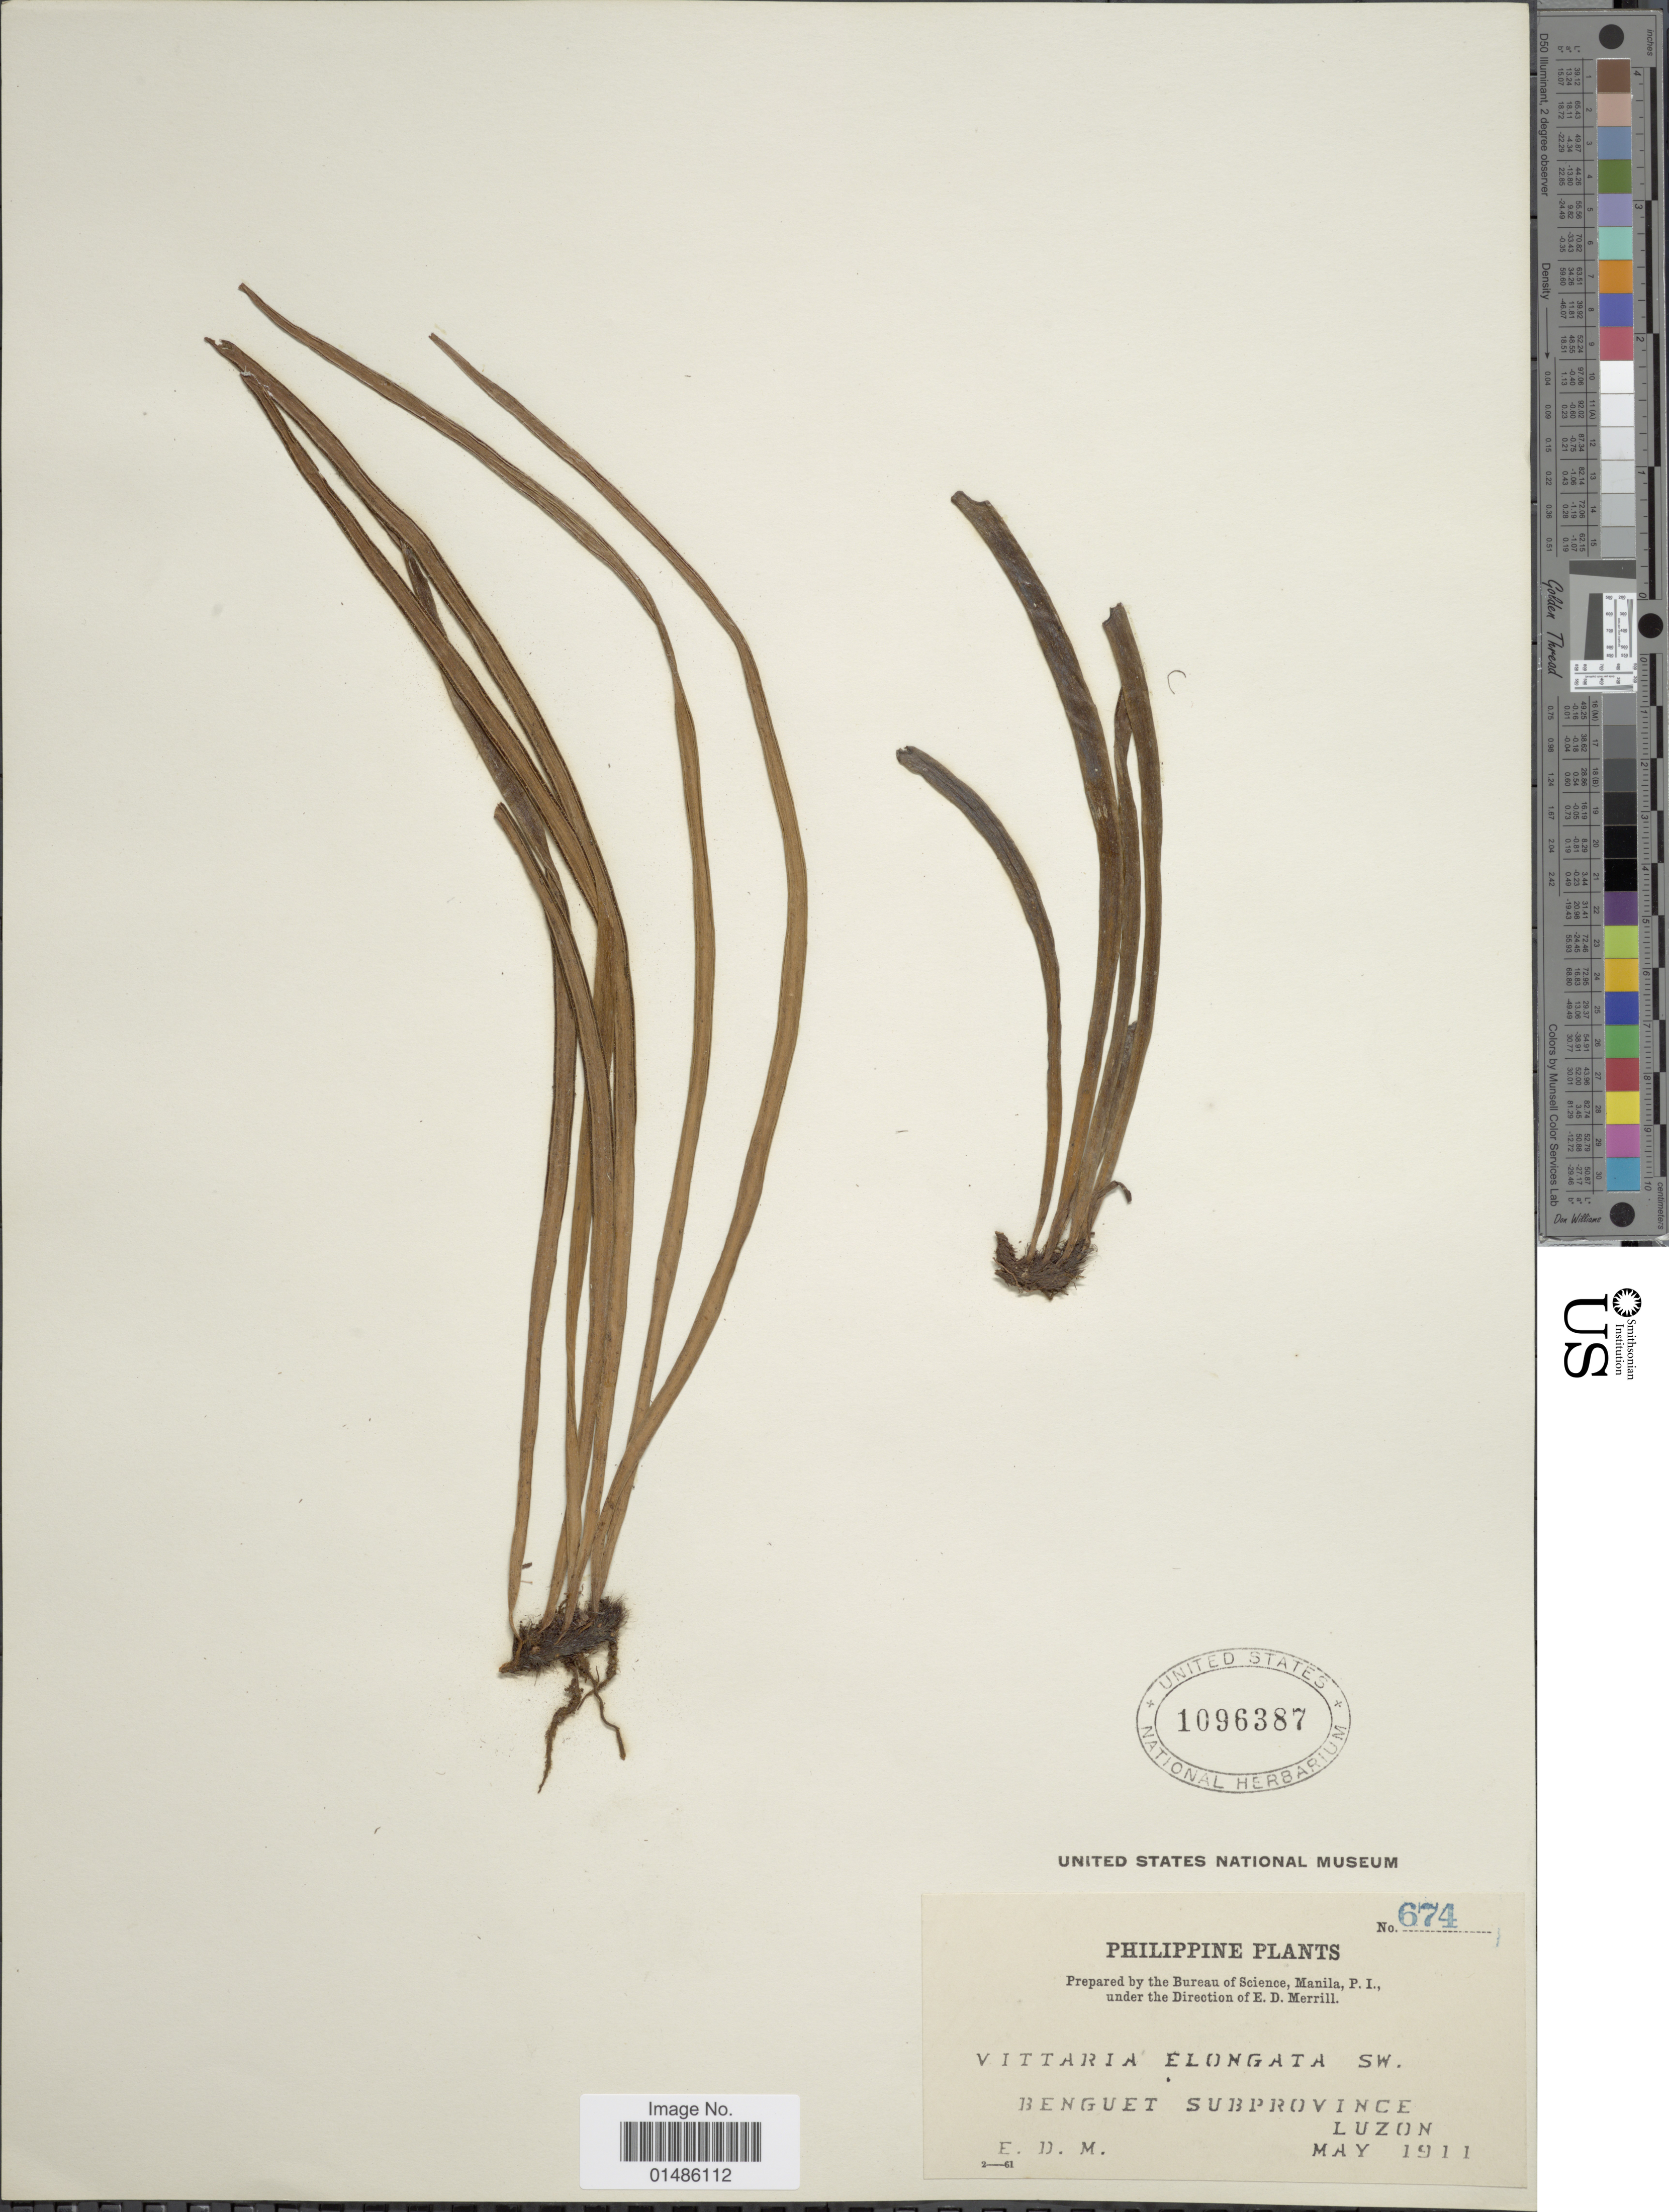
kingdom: Plantae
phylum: Tracheophyta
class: Polypodiopsida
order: Polypodiales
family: Pteridaceae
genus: Haplopteris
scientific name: Haplopteris elongata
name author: (Sw.) Crane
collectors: E. D. Merrill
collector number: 674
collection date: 1911-05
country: Philippines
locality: Benguet Subprovince. Luzon.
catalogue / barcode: US 1096387